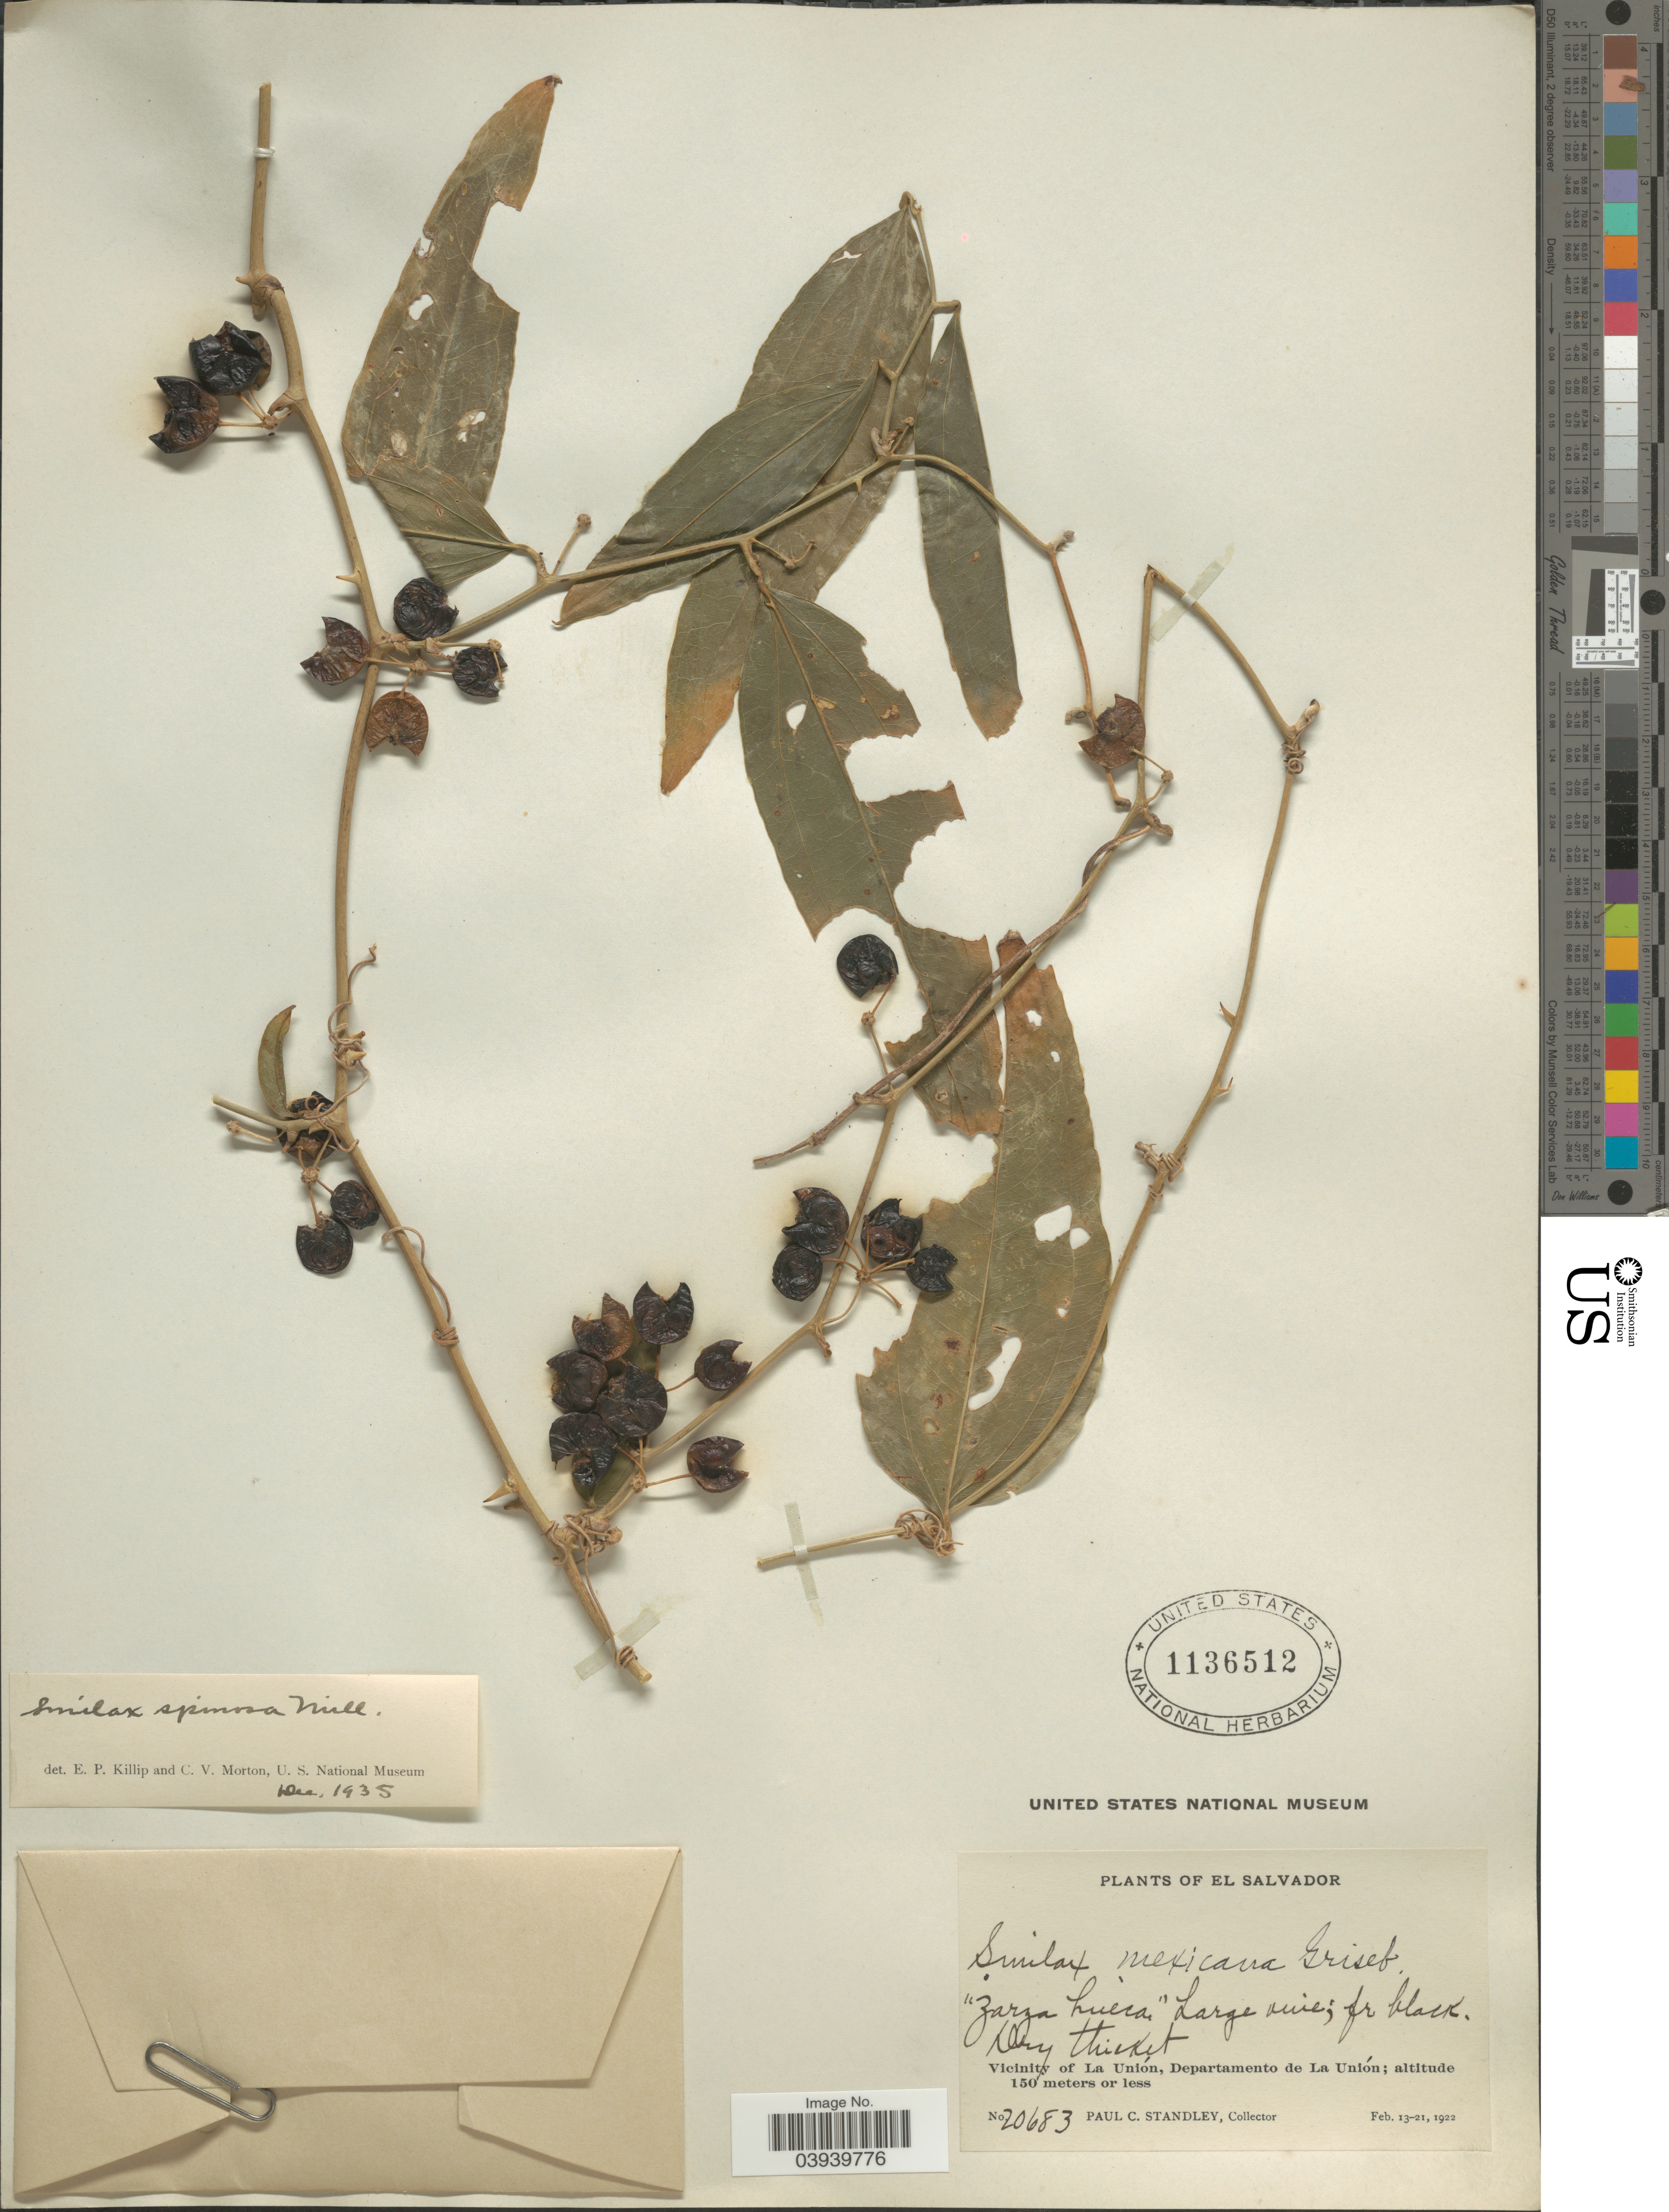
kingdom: Plantae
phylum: Tracheophyta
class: Liliopsida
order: Liliales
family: Smilacaceae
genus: Smilax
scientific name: Smilax spinosa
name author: Mill.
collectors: P. C. Standley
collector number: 20683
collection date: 1922-02-13/1922-02-21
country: El Salvador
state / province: La Union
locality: Vicinity of La Union, Departamento de La Unión.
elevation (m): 150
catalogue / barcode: US 1136512